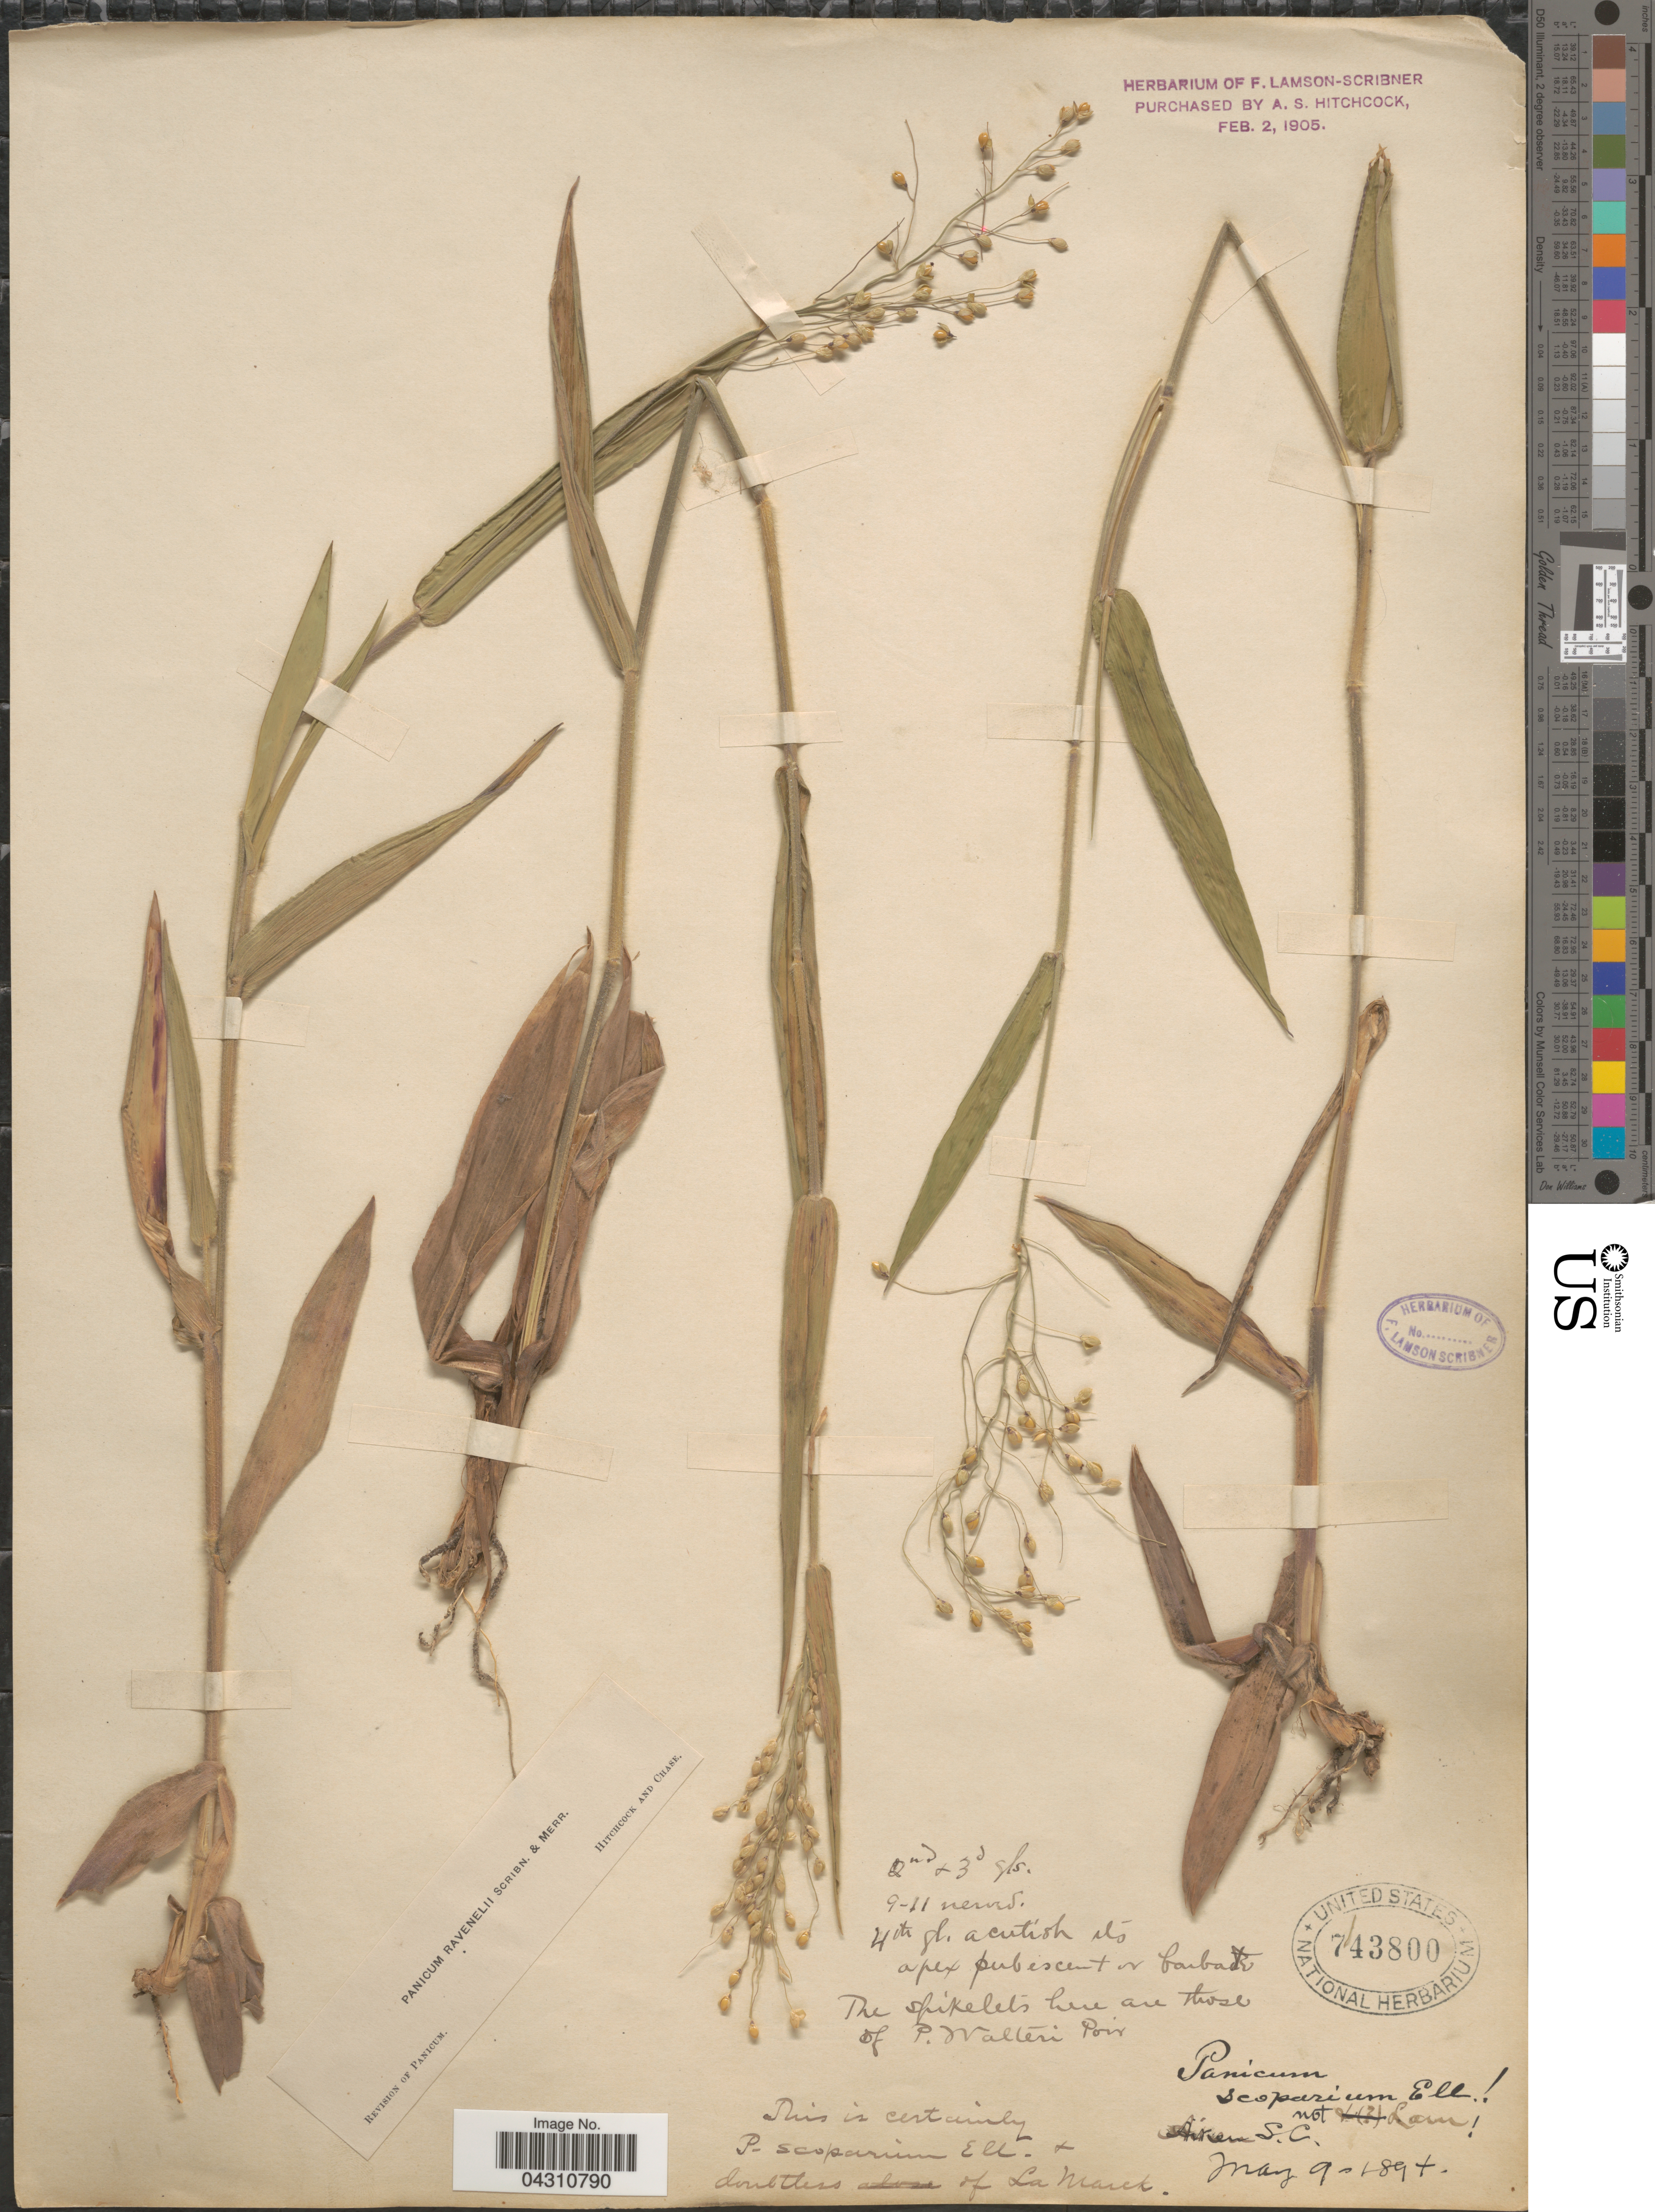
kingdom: Plantae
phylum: Tracheophyta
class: Liliopsida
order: Poales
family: Poaceae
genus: Dichanthelium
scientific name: Dichanthelium ravenelii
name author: (Scribn. & Merr.) Gould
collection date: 1894-05-09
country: United States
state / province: South Carolina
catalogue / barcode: US 743800